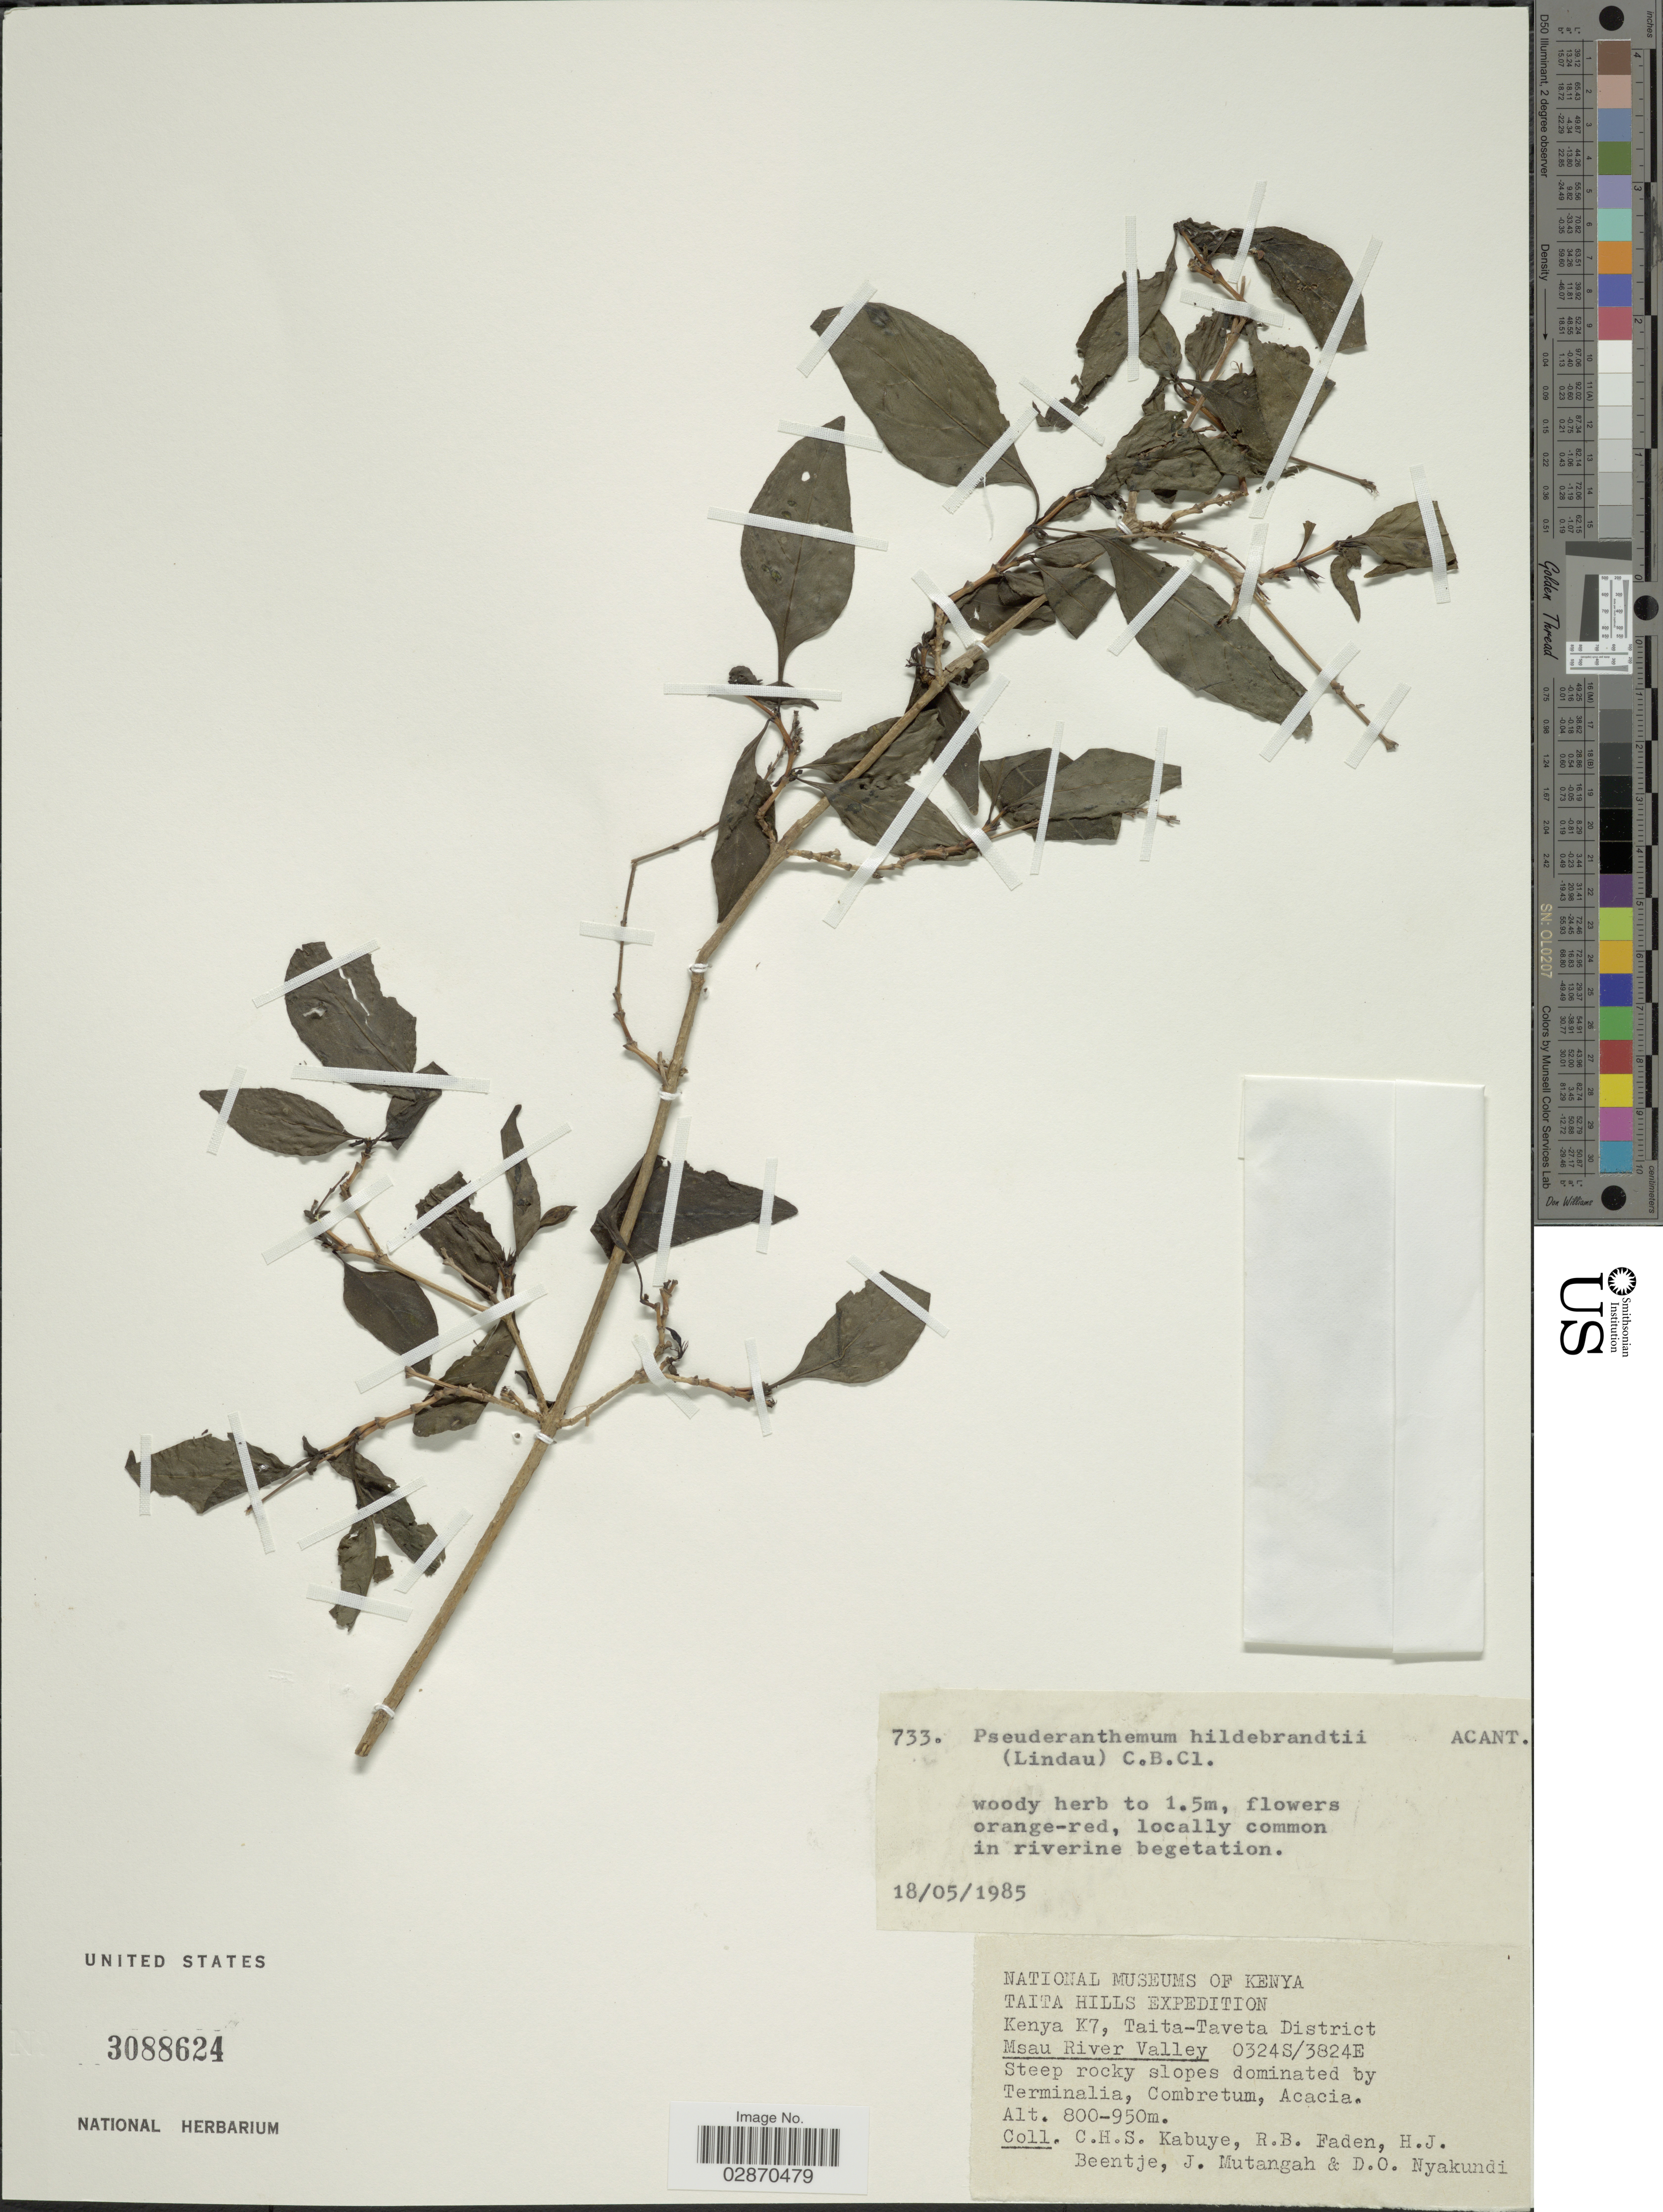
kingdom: Plantae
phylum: Tracheophyta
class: Magnoliopsida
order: Lamiales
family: Acanthaceae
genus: Pseuderanthemum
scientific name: Pseuderanthemum hildebrandtii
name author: Lindau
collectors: C. Kabuye, R. B. Faden, H. J. Beentje, J. Mutangah & D. Nyakundi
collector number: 733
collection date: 1985-05-18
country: Kenya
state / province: Taita Taveta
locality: Taita Hills. Kenya K7, Taita-Taveta District Msau River Valley.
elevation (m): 800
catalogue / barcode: US 3088624